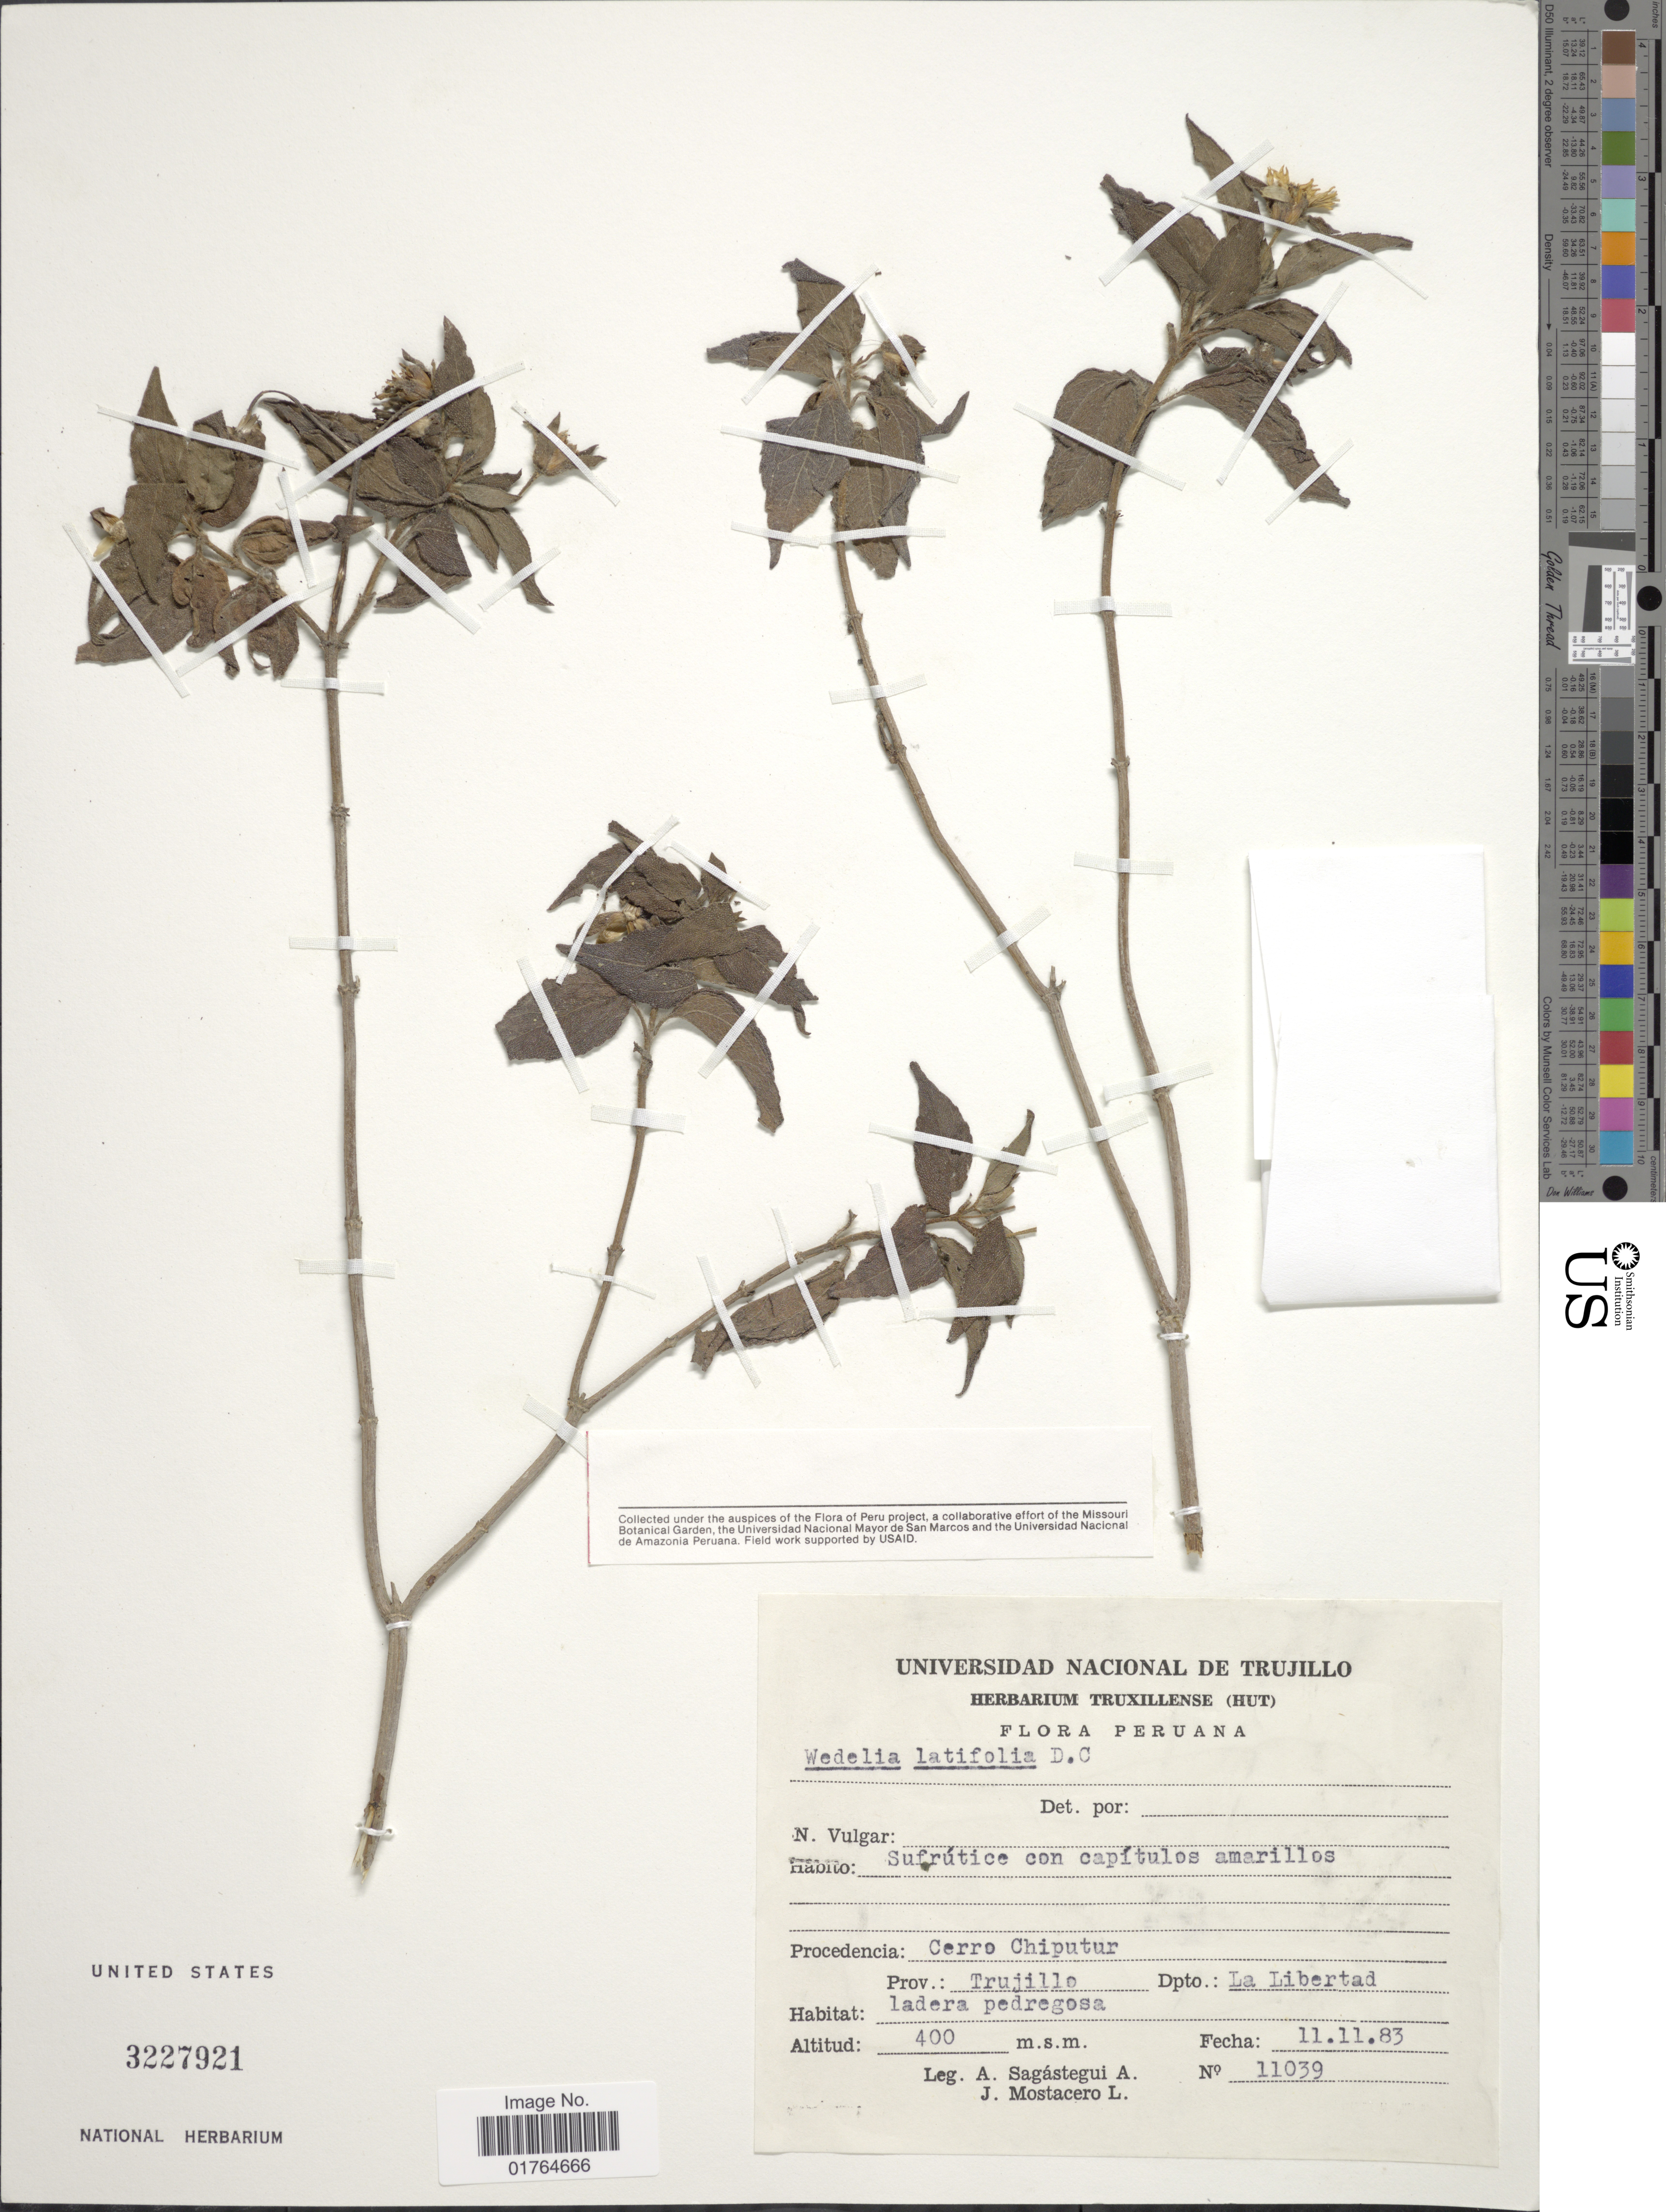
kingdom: Plantae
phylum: Tracheophyta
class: Magnoliopsida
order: Asterales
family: Asteraceae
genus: Wedelia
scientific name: Wedelia latifolia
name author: DC.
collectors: A. Sagástegui A. & J. Mostacero L.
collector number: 11039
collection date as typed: Transcribed d/m/y: 11/11/83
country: Peru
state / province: La Libertad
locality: Cerro Chiputur, Prov. Trujillo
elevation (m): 400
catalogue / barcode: US 3227921